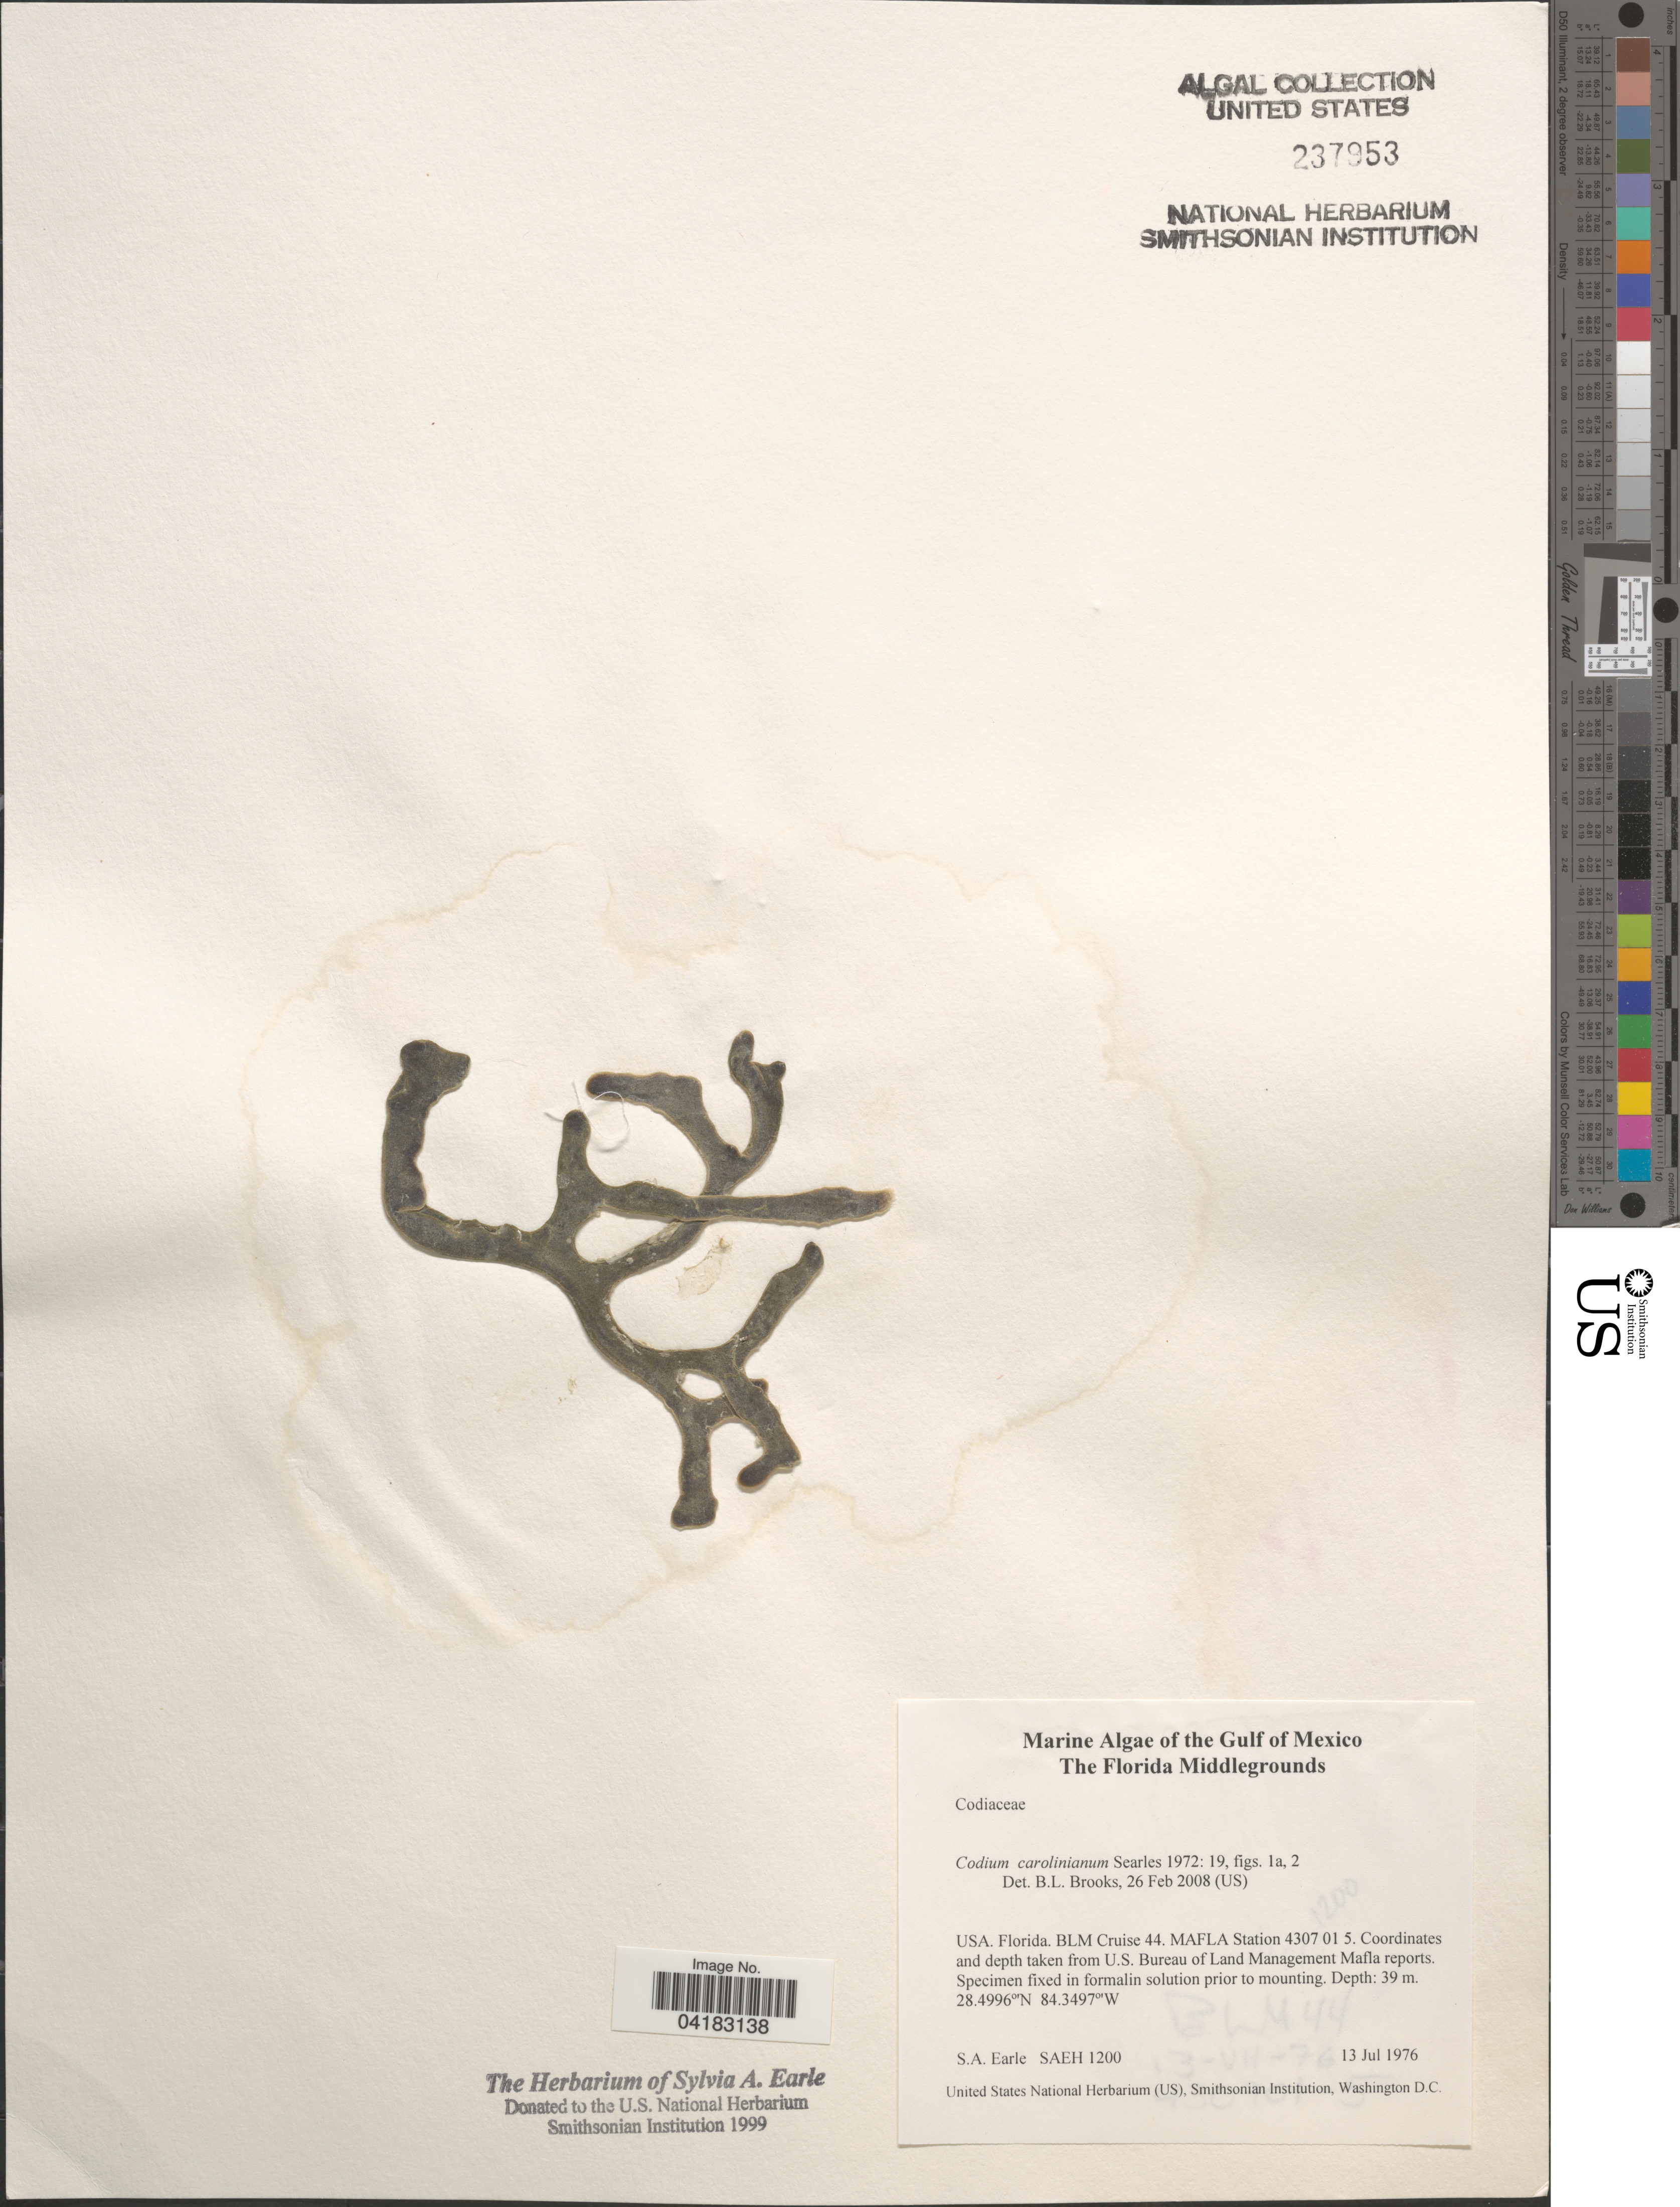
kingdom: Plantae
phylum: Chlorophyta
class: Ulvophyceae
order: Bryopsidales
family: Codiaceae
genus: Codium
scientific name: Codium carolinianum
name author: Searles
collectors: S. A. Earle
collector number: SAEH1200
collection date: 1976-07-13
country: United States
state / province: Florida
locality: Gulf of Mexico. The Florida Middlegrounds. BLM Cruise 44. MAFLA Station 4307 01 5.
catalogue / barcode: US 237953